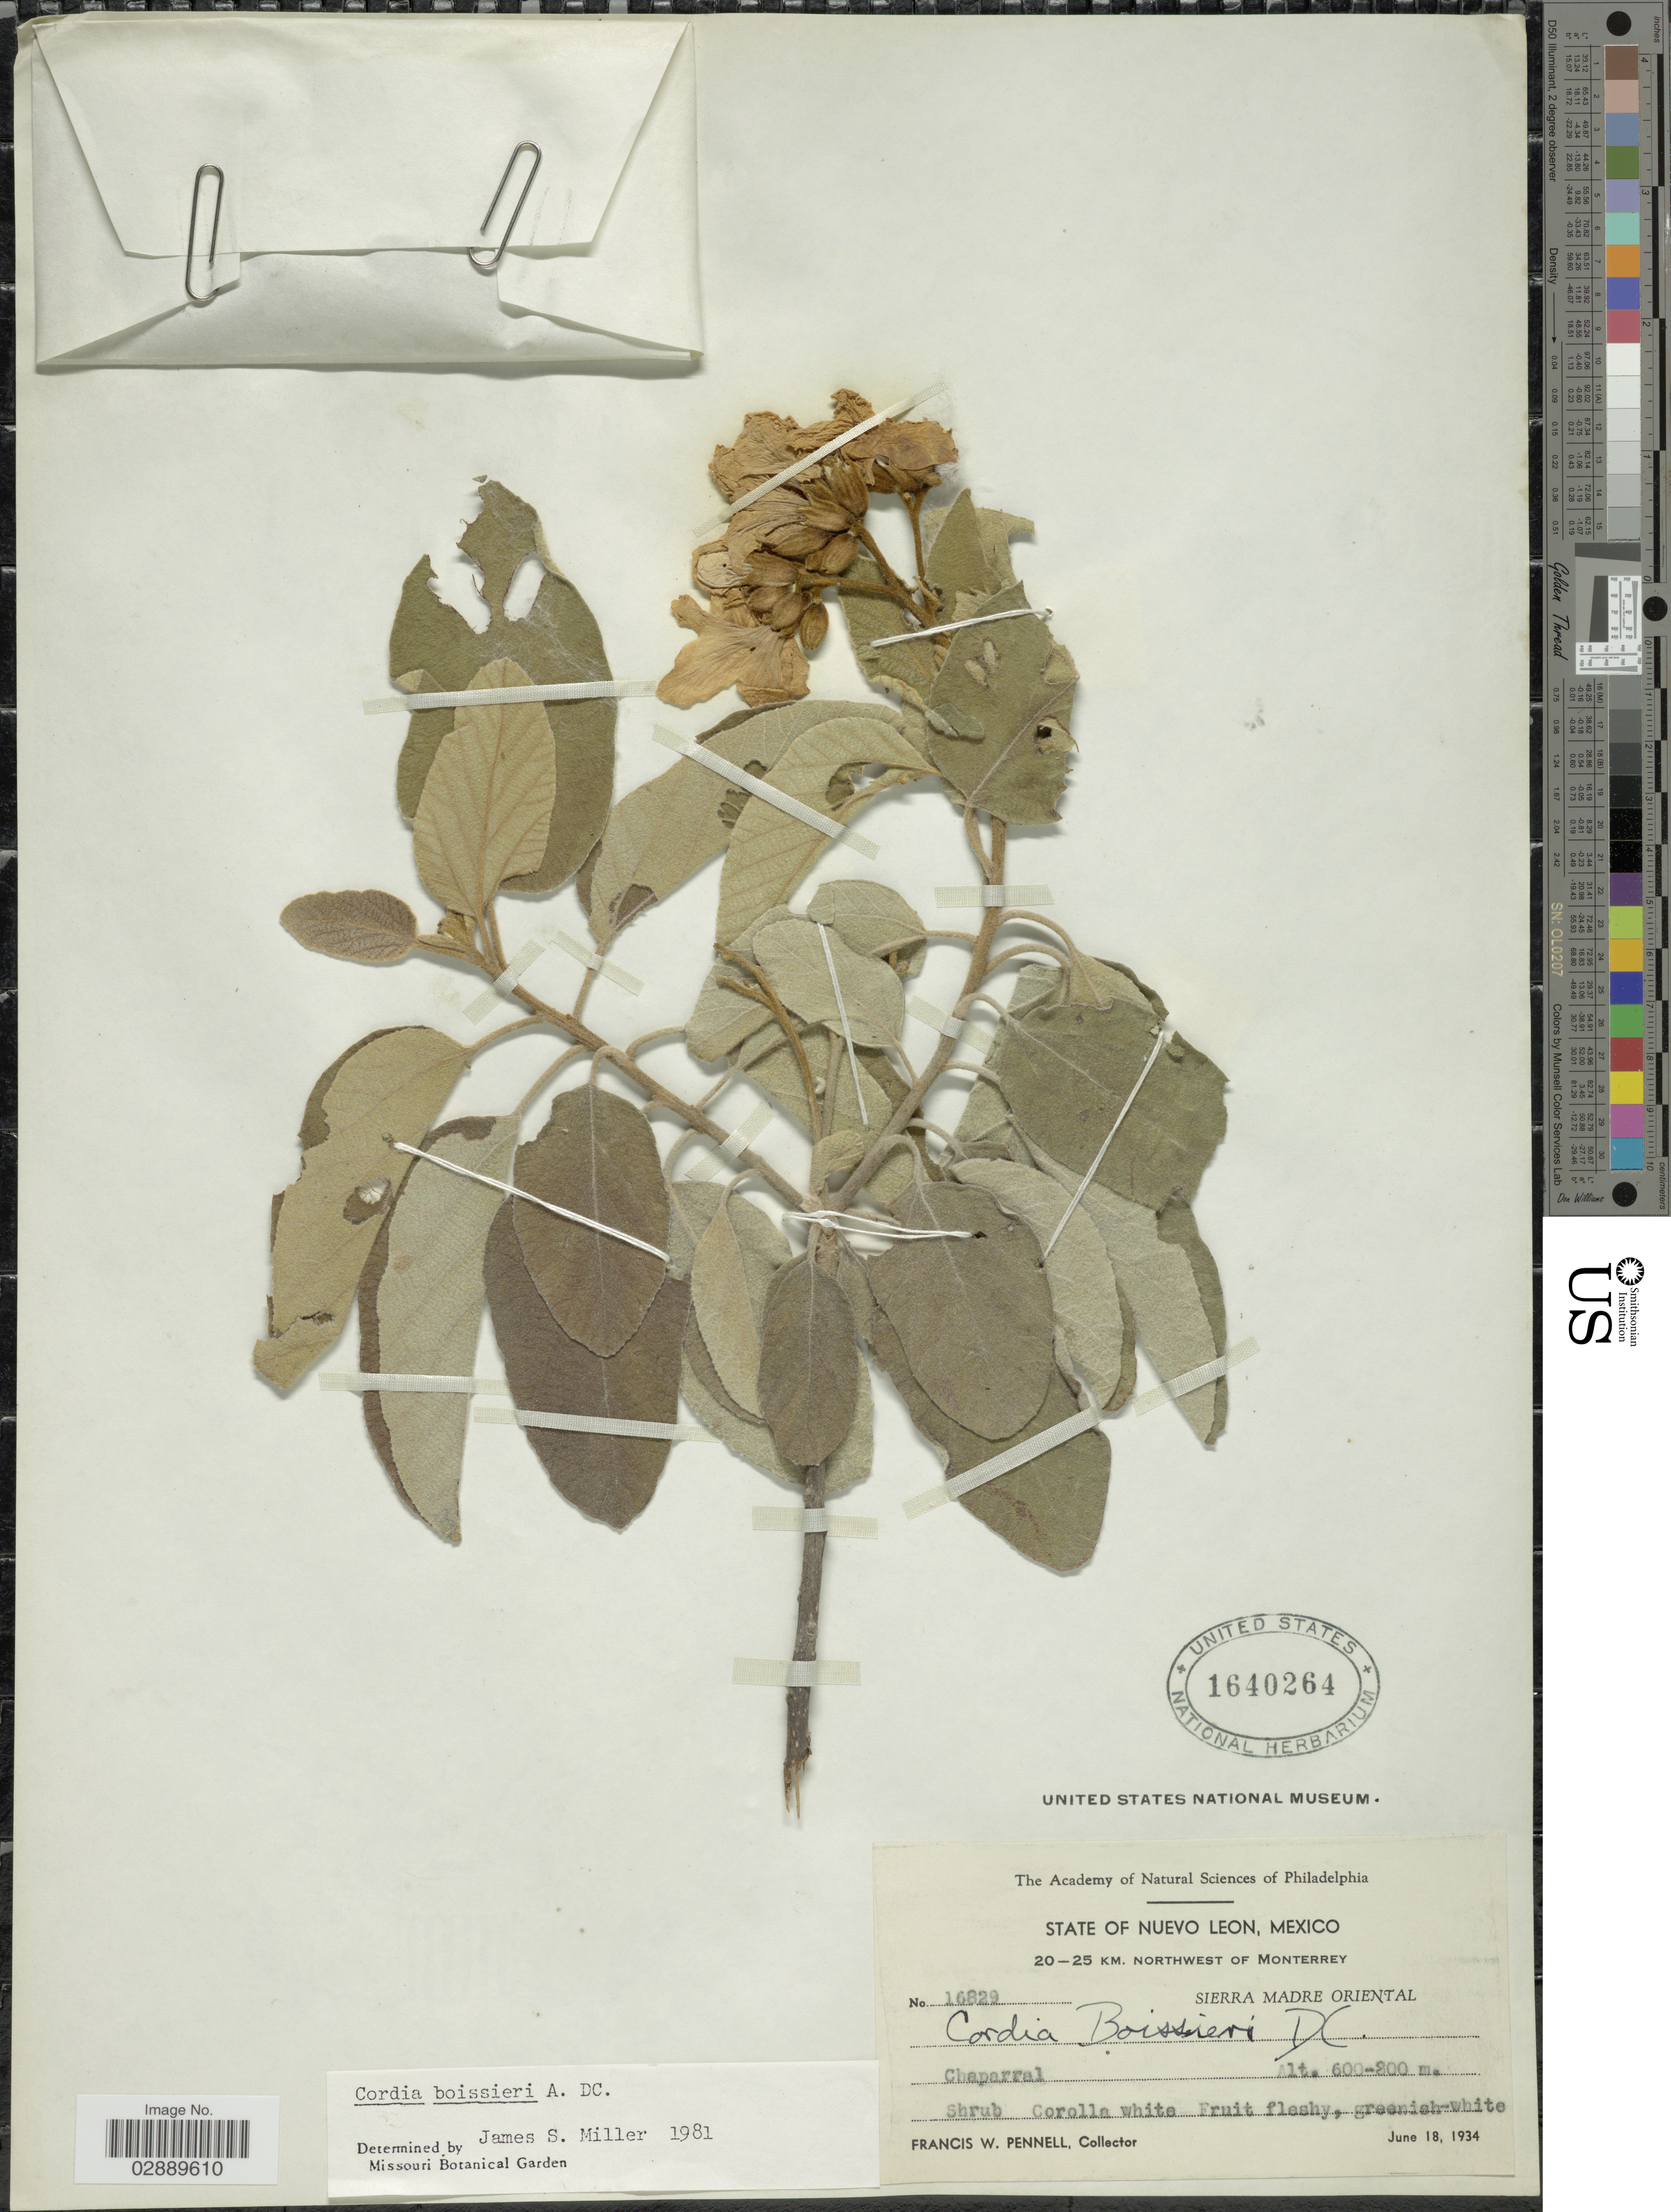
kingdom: Plantae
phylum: Tracheophyta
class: Magnoliopsida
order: Boraginales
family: Cordiaceae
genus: Cordia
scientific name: Cordia boissieri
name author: A. DC.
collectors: F. W. Pennell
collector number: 16829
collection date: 1934-06-18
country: Mexico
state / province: Nuevo León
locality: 20-25 km. northwest of Monterrey. Sierra Madre Oriental. Chaparral.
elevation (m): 600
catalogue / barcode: US 1640264